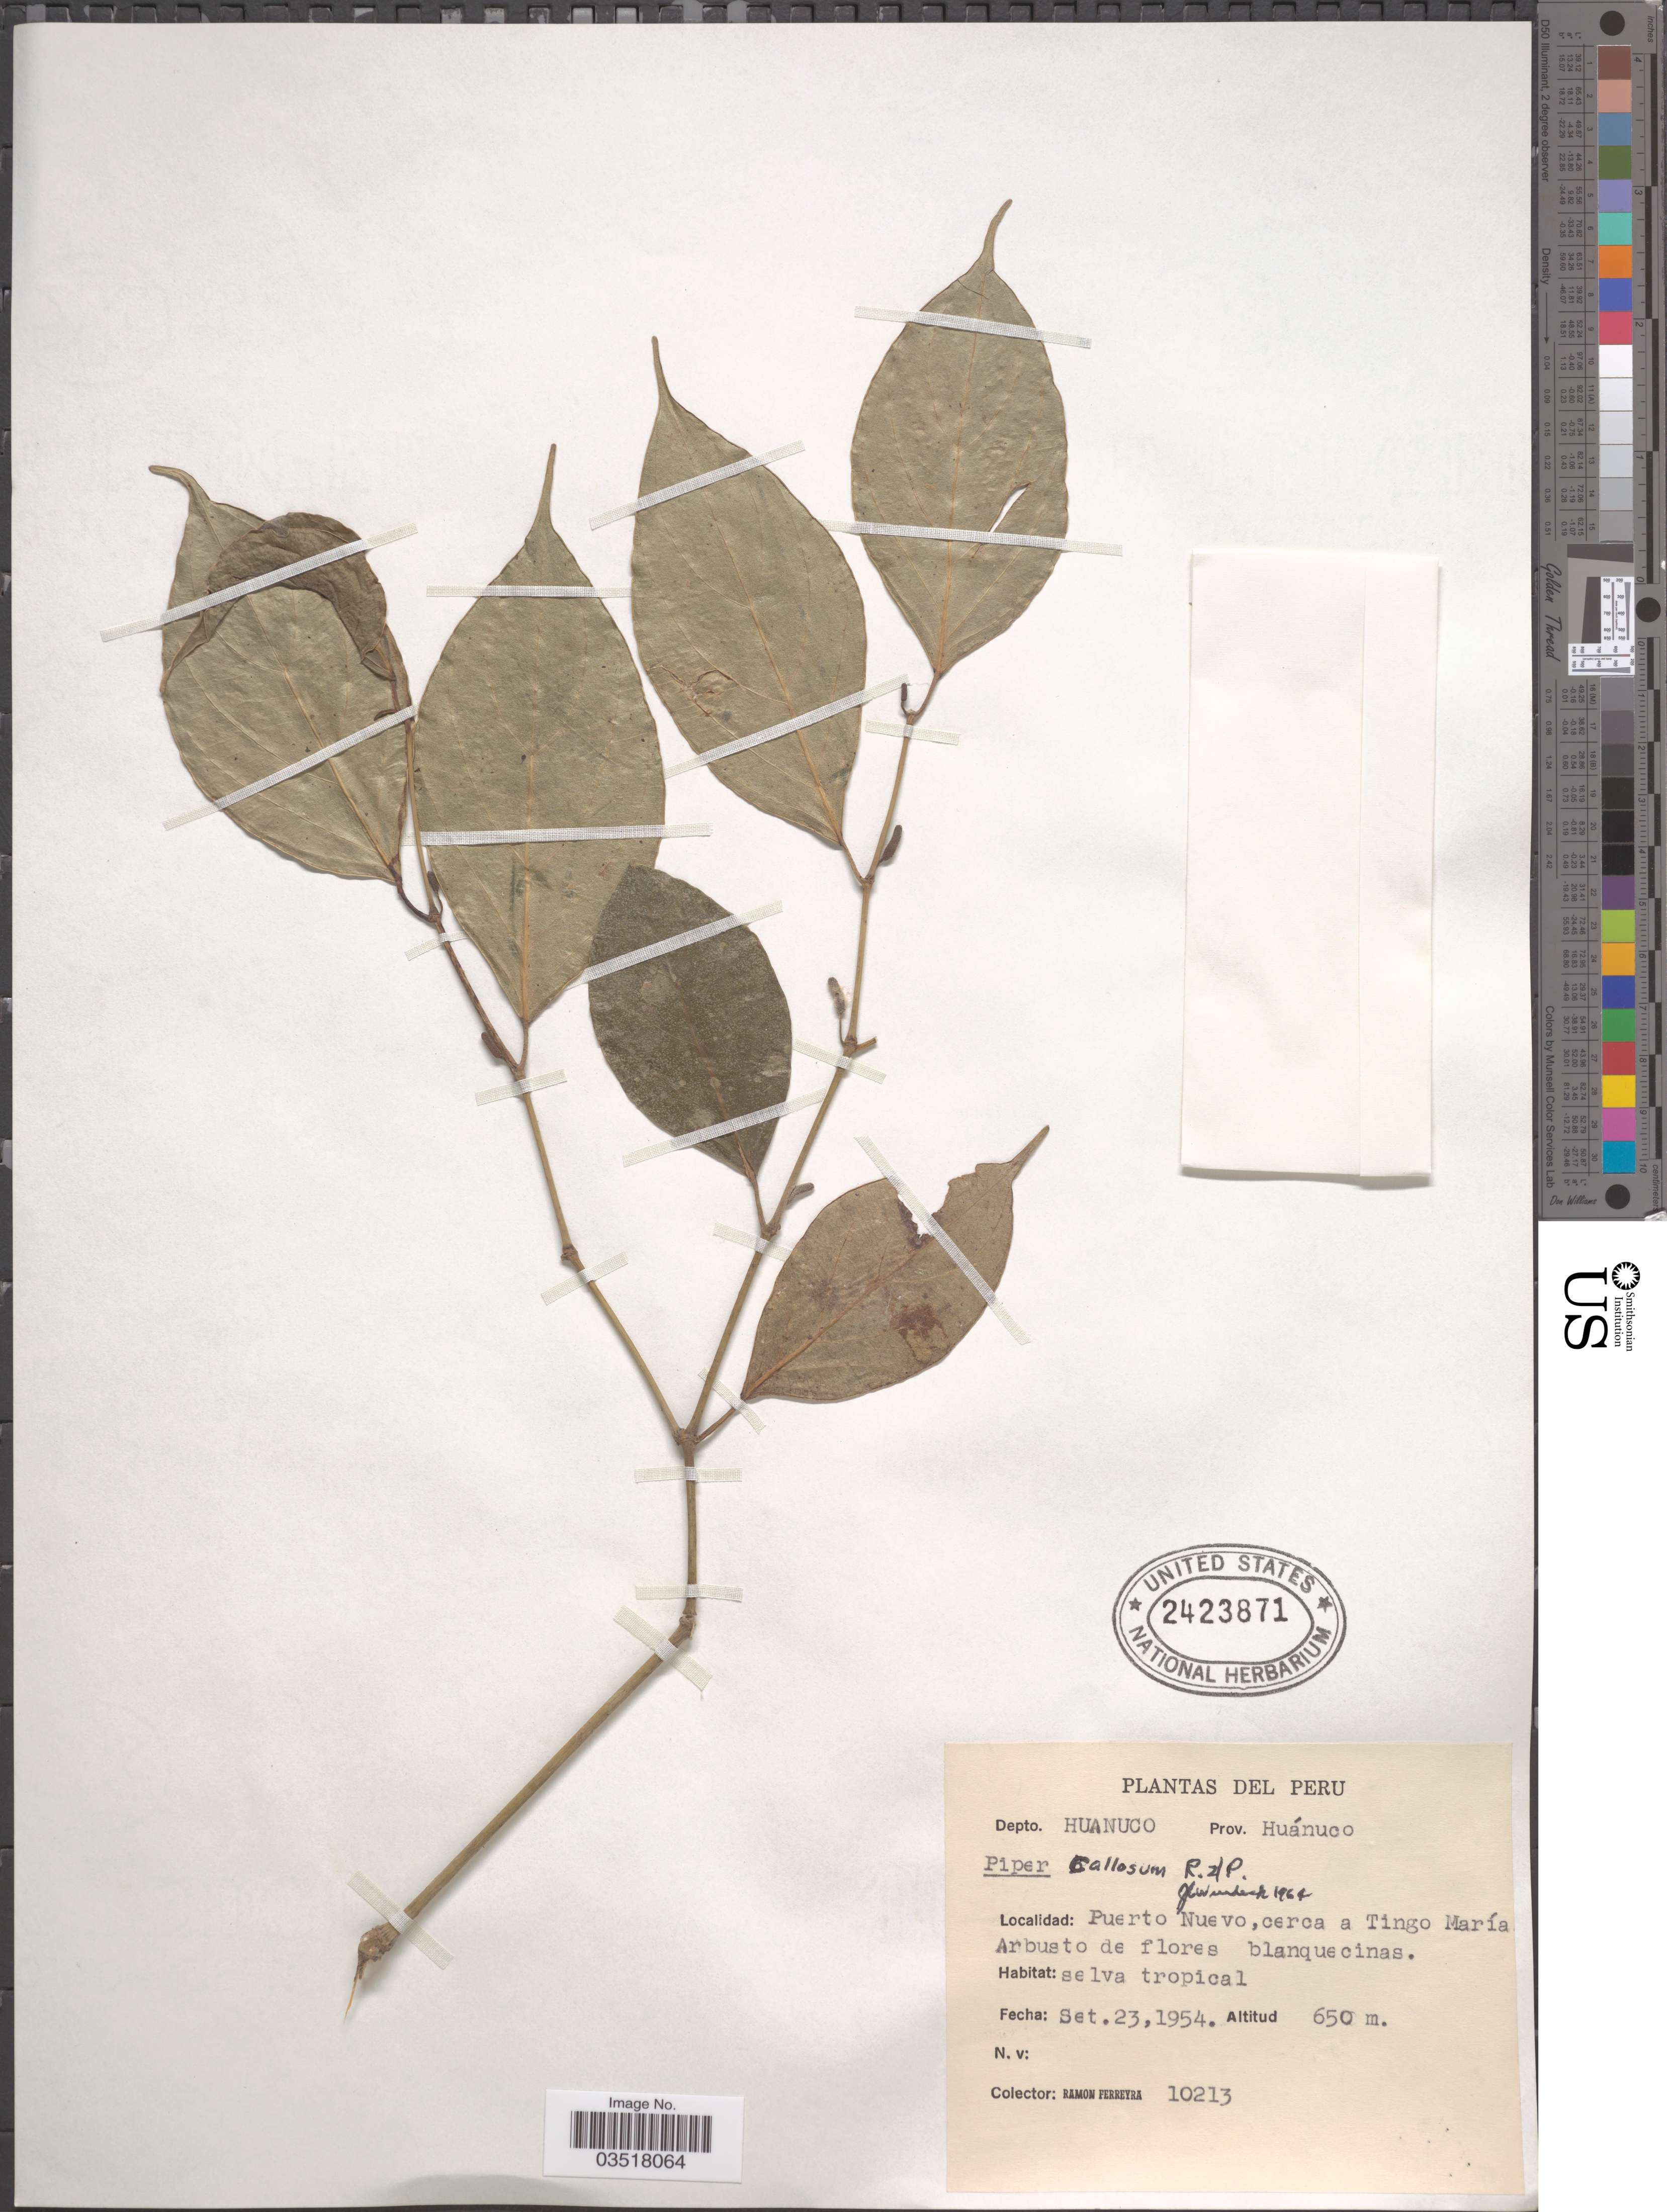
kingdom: Plantae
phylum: Tracheophyta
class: Magnoliopsida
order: Piperales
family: Piperaceae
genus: Piper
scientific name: Piper callosum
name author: Ruiz & Pav.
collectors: R. A. Ferreyra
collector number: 10213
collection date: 1954-09-23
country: Peru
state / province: Huánuco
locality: Depto. Huanuco. Prov. Huánuco. Puerto Nuevo, cerca a Tingo María.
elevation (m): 650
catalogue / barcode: US 2423871